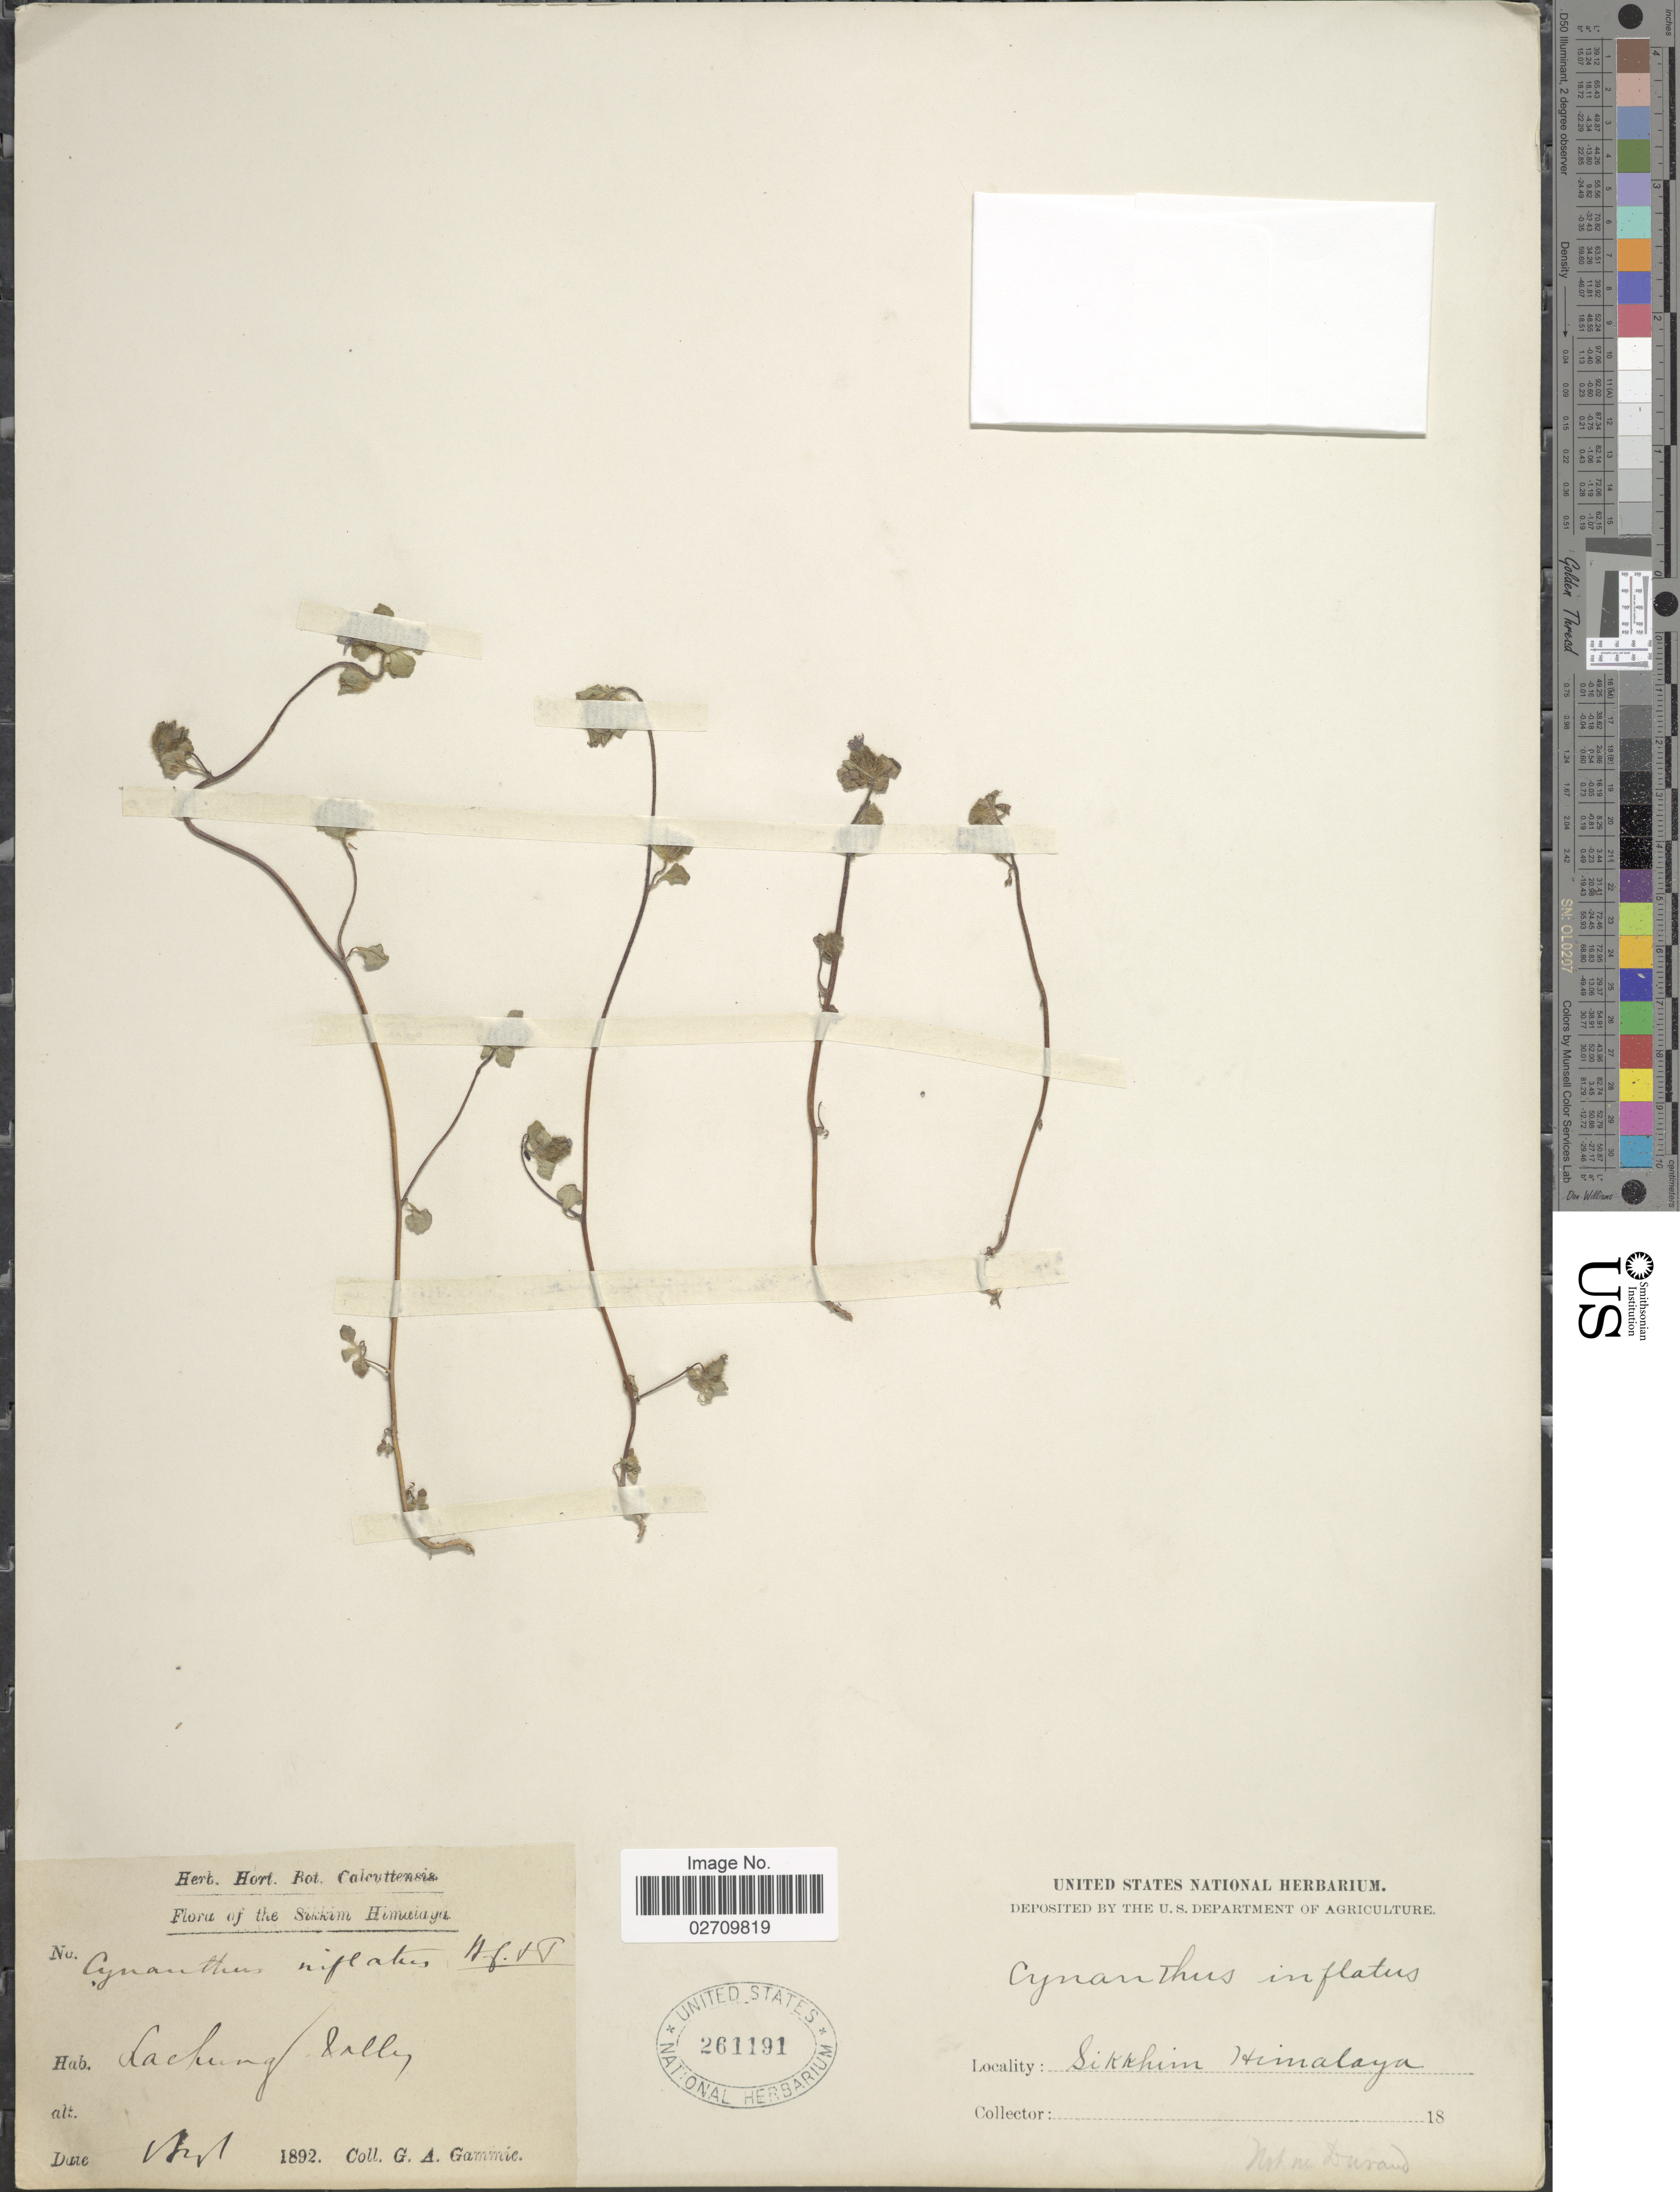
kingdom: Plantae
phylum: Tracheophyta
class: Magnoliopsida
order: Asterales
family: Campanulaceae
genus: Cyananthus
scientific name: Cyananthus inflatus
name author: Hook. f. & Thomson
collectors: G. Gummie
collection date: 1892-08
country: India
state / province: Sikkim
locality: Lachung Valley, Sikkim Himalaya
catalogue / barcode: US 261191